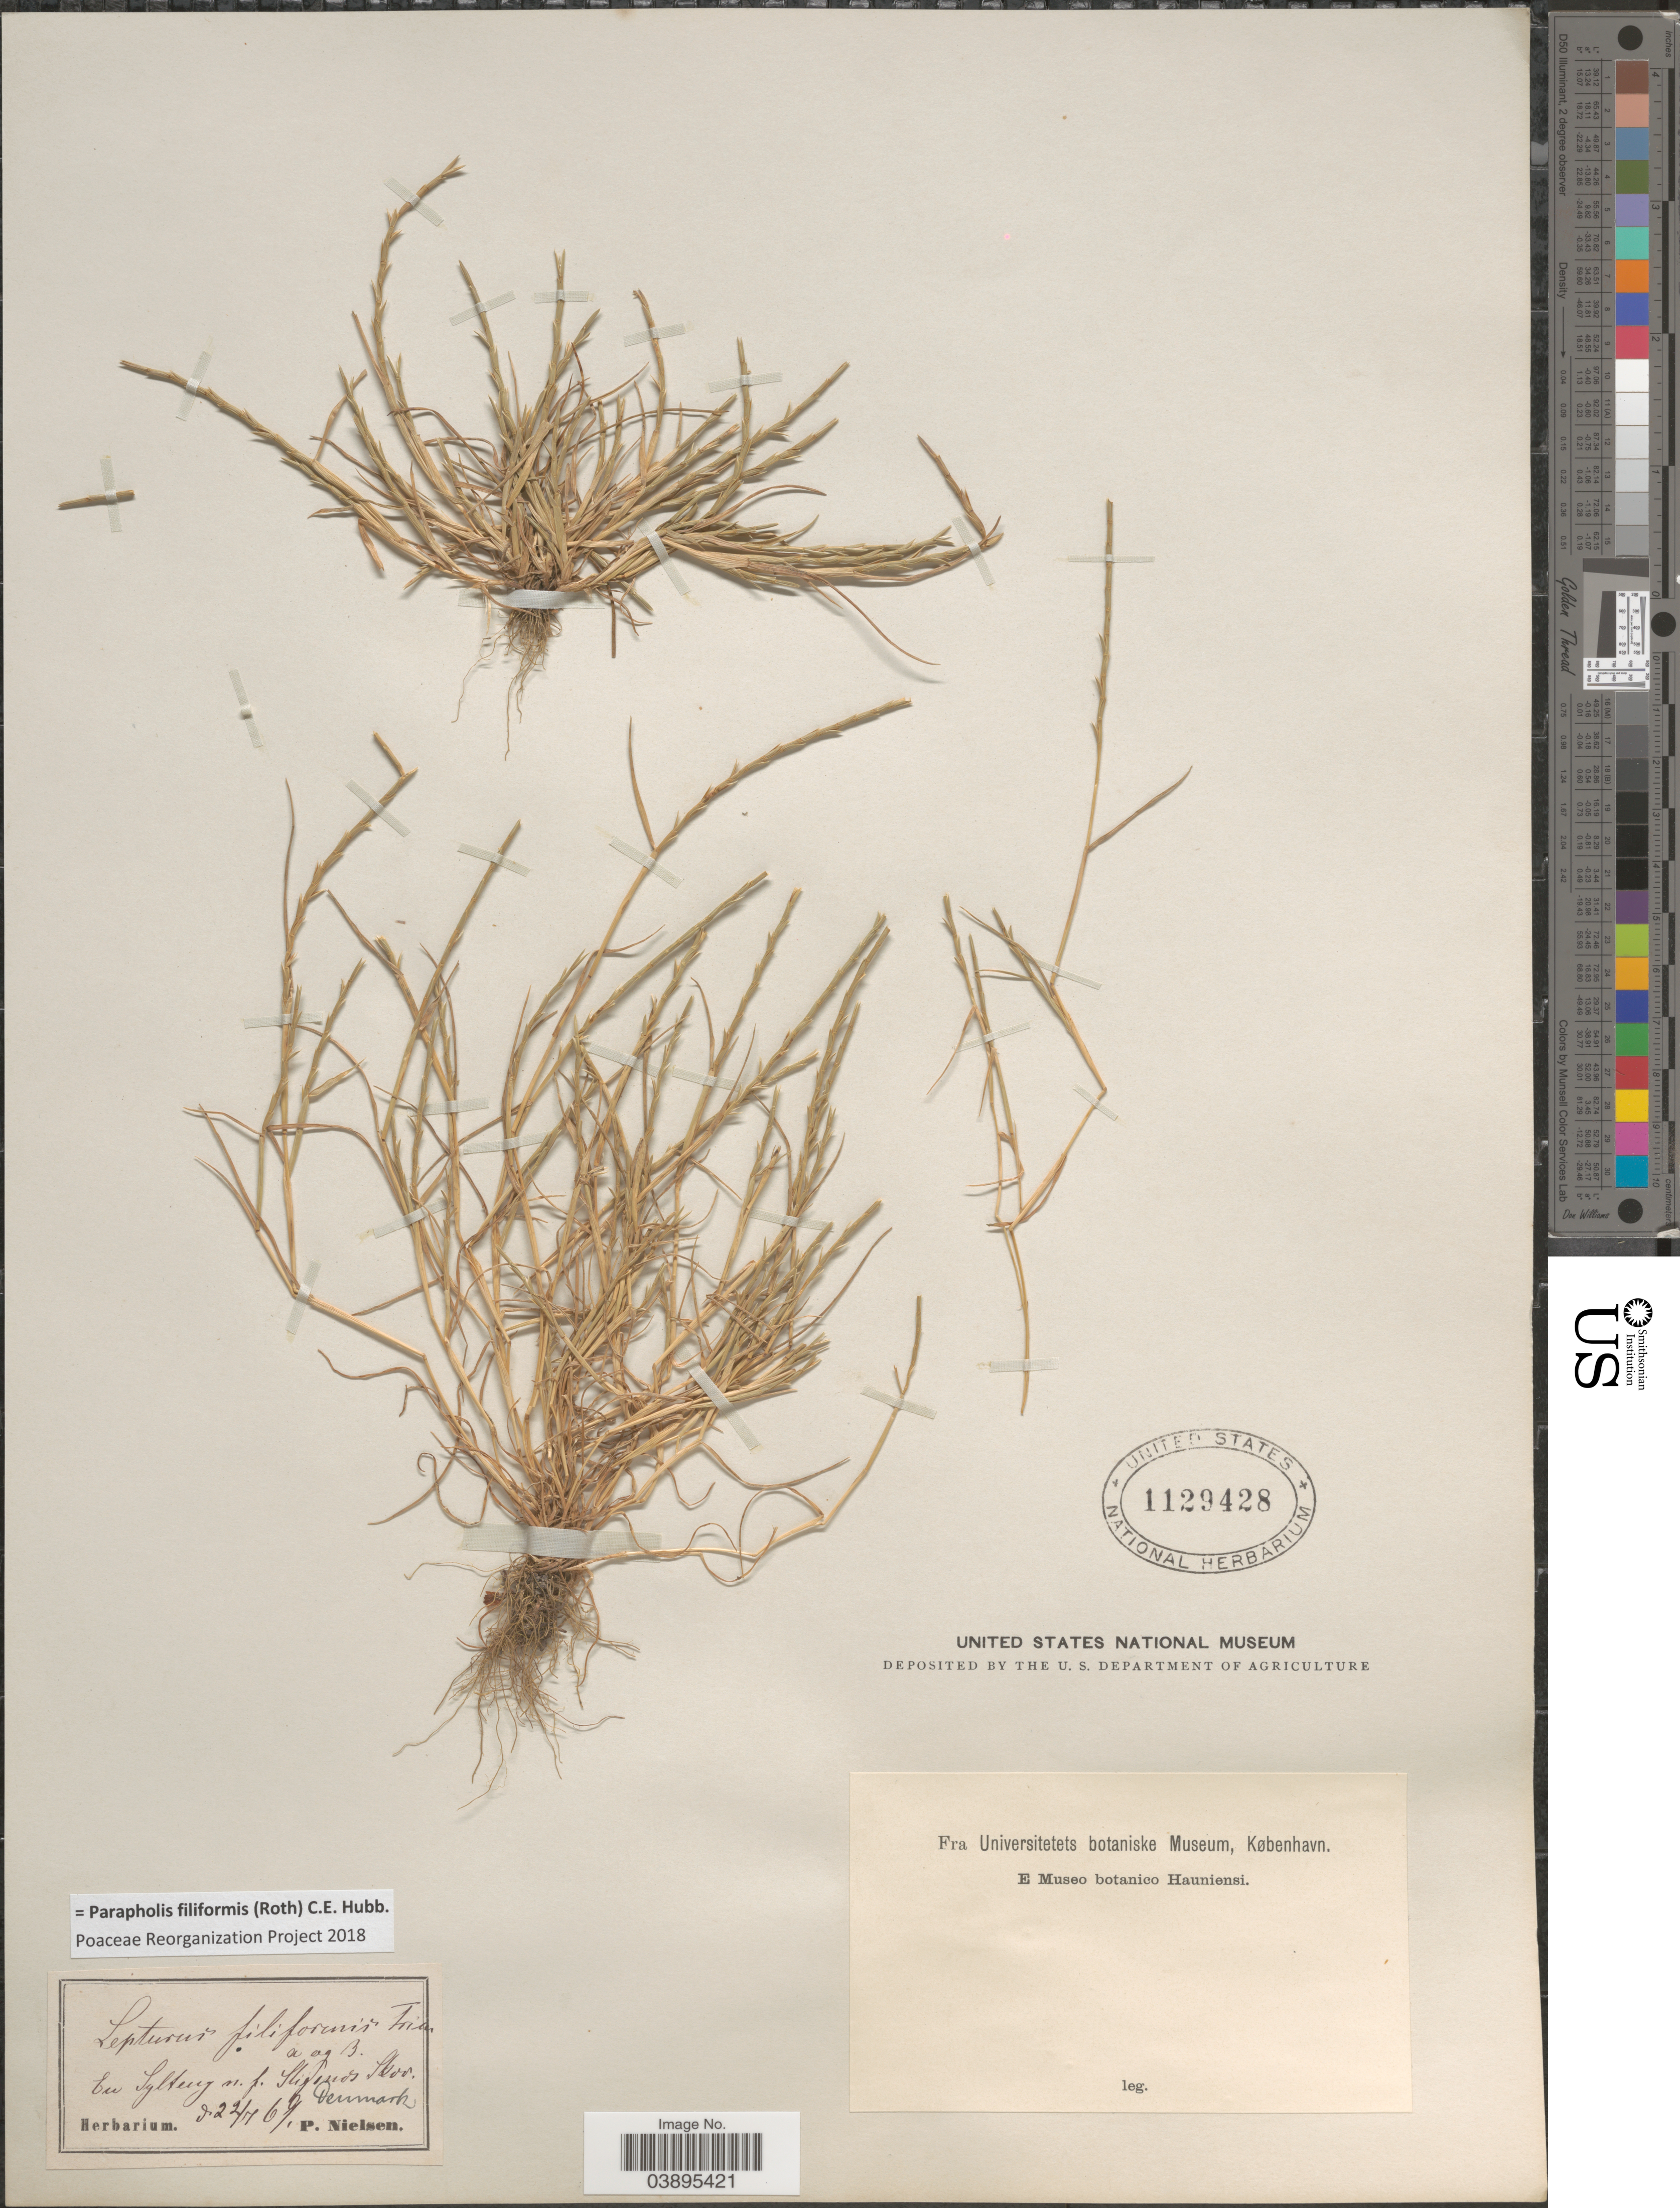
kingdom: Plantae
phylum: Tracheophyta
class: Liliopsida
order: Poales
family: Poaceae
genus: Parapholis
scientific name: Parapholis filiformis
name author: (Roth) C.E. Hubb.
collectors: P. Nielsen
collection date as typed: Transcribed d/m/y: 22/7/67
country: Denmark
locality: bei Sylteng [interpreted] n.f. Sliginos [interpreted] Skov.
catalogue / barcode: US 1129428